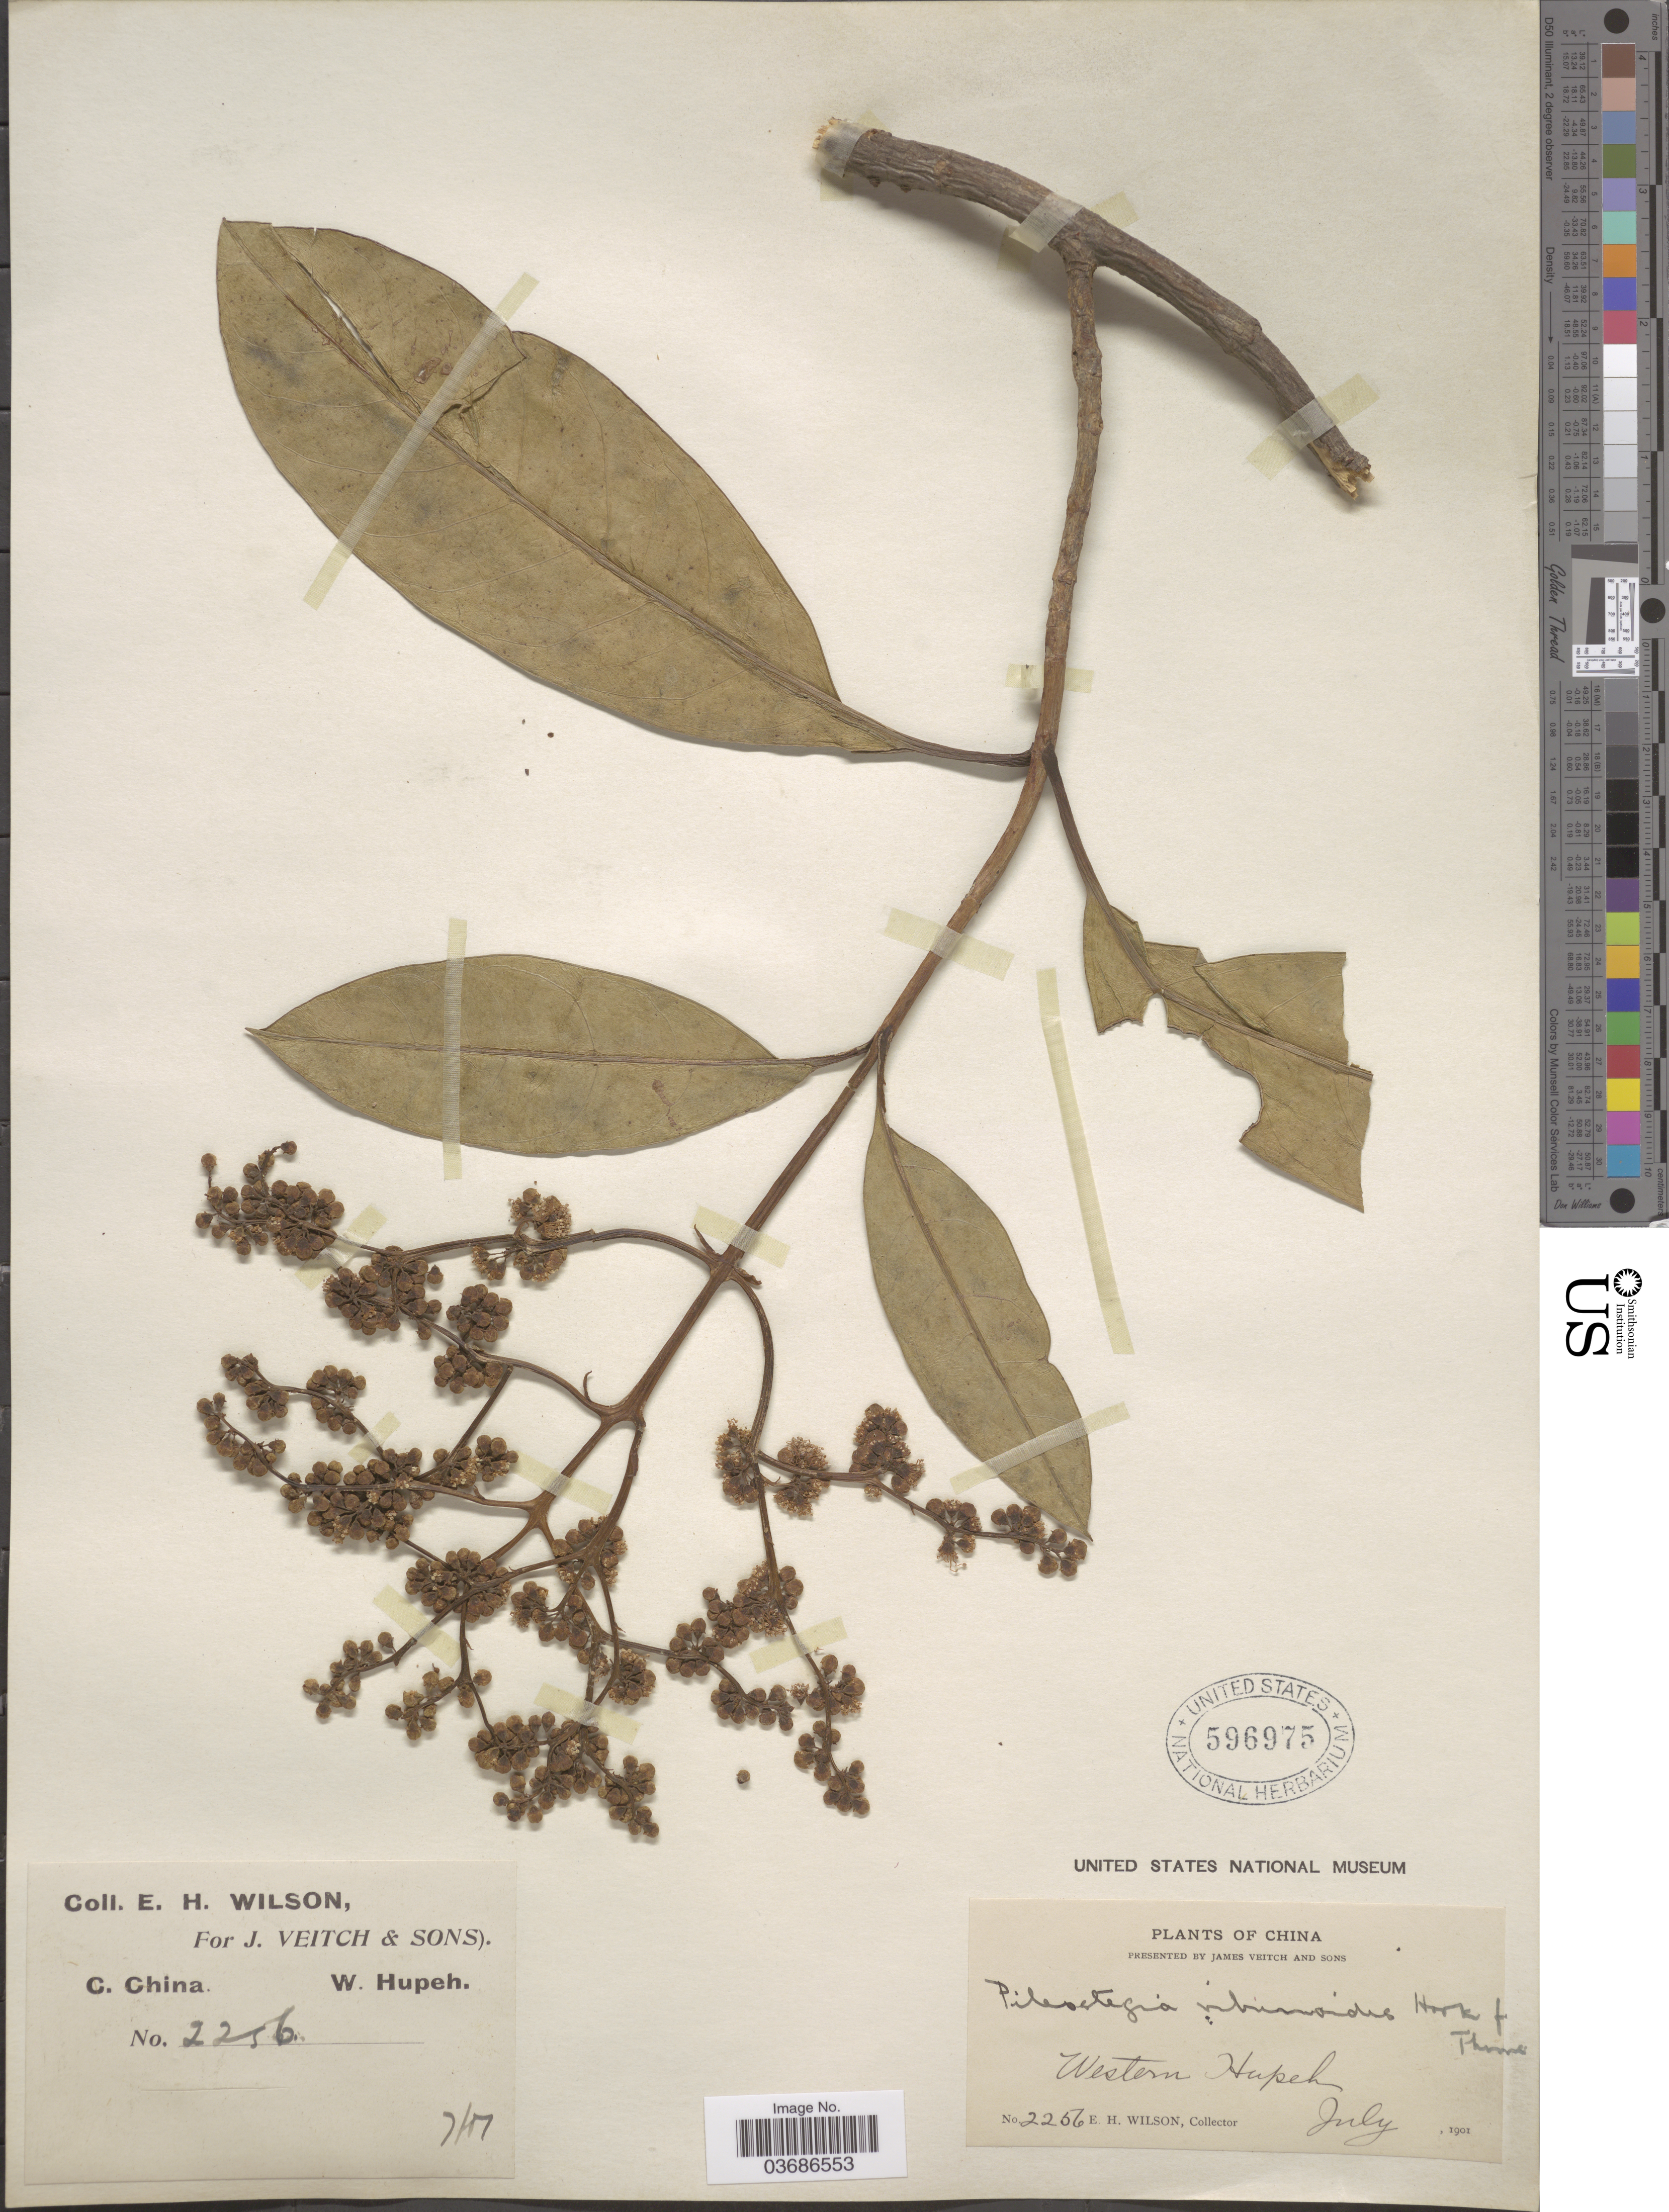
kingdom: Plantae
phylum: Tracheophyta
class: Magnoliopsida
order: Cornales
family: Hydrangeaceae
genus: Hydrangea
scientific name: Hydrangea viburnoides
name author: (Hook. f. & Thomson) Y. De Smet & Granados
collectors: E. Wilson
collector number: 2256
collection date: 1901-07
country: China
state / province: Hubei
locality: C. China. W. Hupeh. Western Hupeh.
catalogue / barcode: US 596975